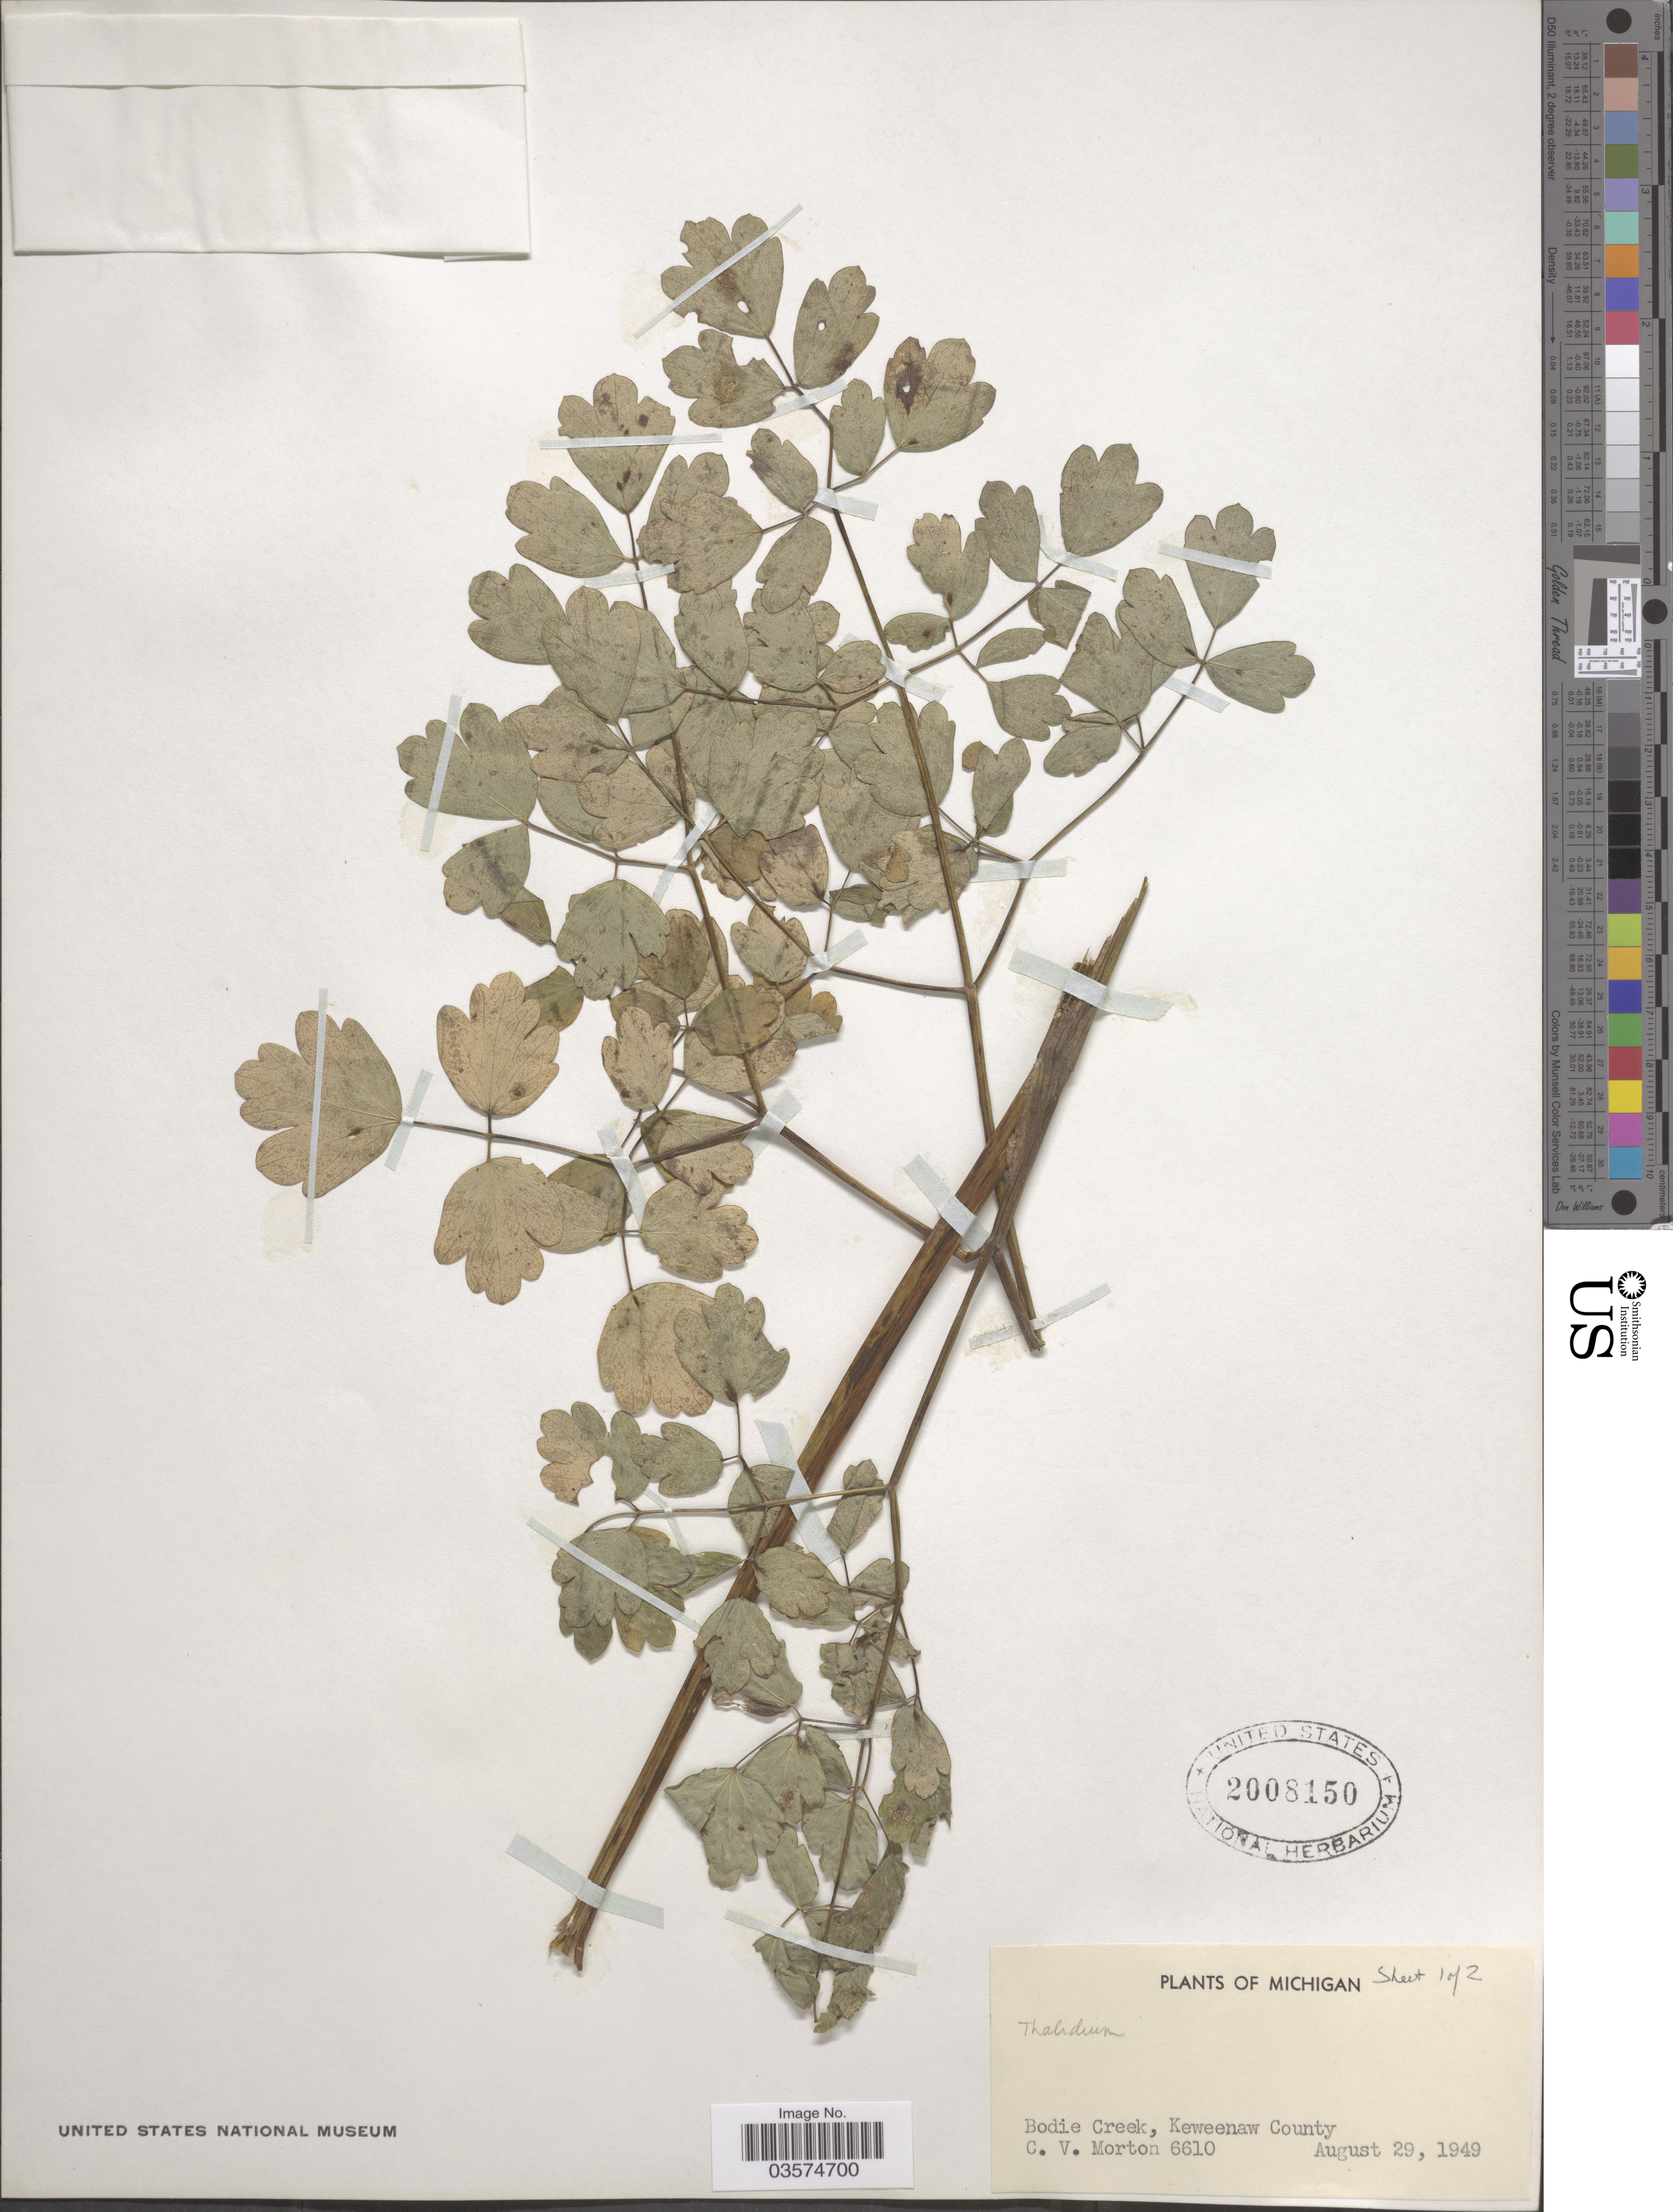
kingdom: Plantae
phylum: Tracheophyta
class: Magnoliopsida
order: Ranunculales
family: Ranunculaceae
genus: Thalictrum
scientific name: Thalictrum sp.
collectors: C. V. Morton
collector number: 6610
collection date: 1949-08-29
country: United States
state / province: Michigan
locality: Bodie Creek, Keweenaw County.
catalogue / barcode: US 2008150